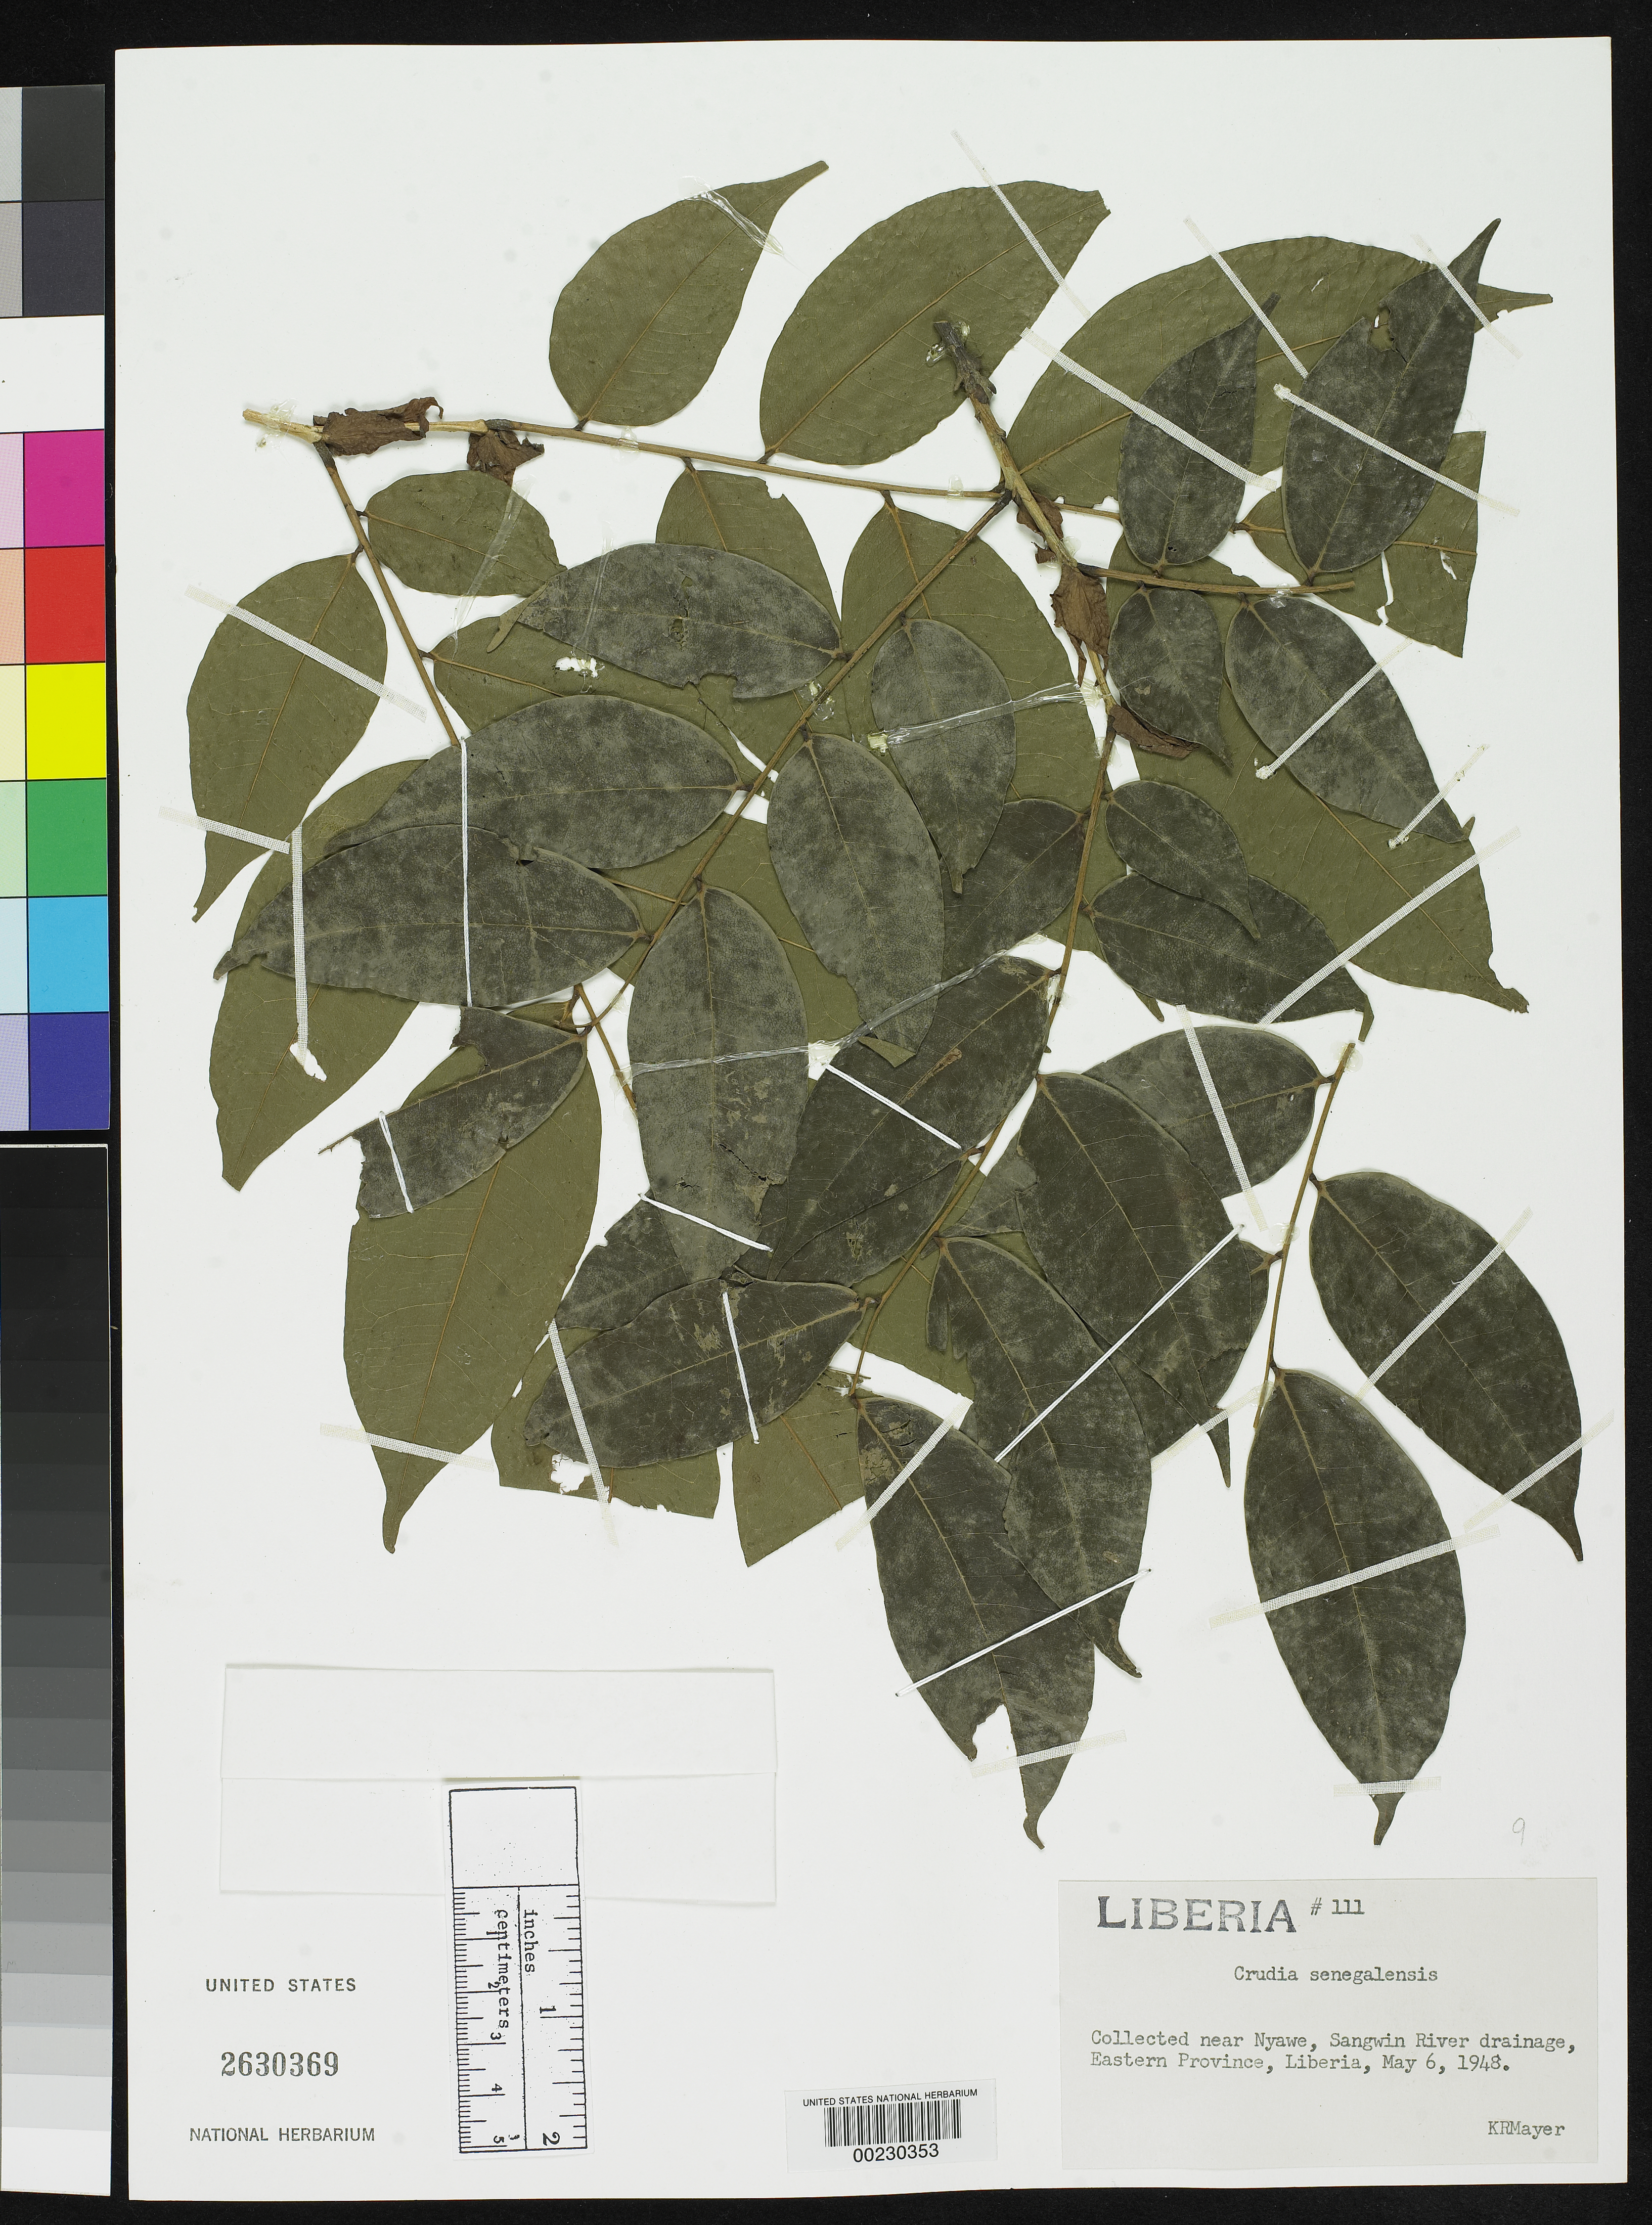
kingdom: Plantae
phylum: Tracheophyta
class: Magnoliopsida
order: Fabales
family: Fabaceae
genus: Crudia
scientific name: Crudia senegalensis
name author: Planch. ex Benth.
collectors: K. R. Mayer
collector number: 111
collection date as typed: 06 May 1948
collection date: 1948-05-06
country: Liberia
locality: Near nyawe, sangwin river drainage, eastern prov.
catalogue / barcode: US 2630369